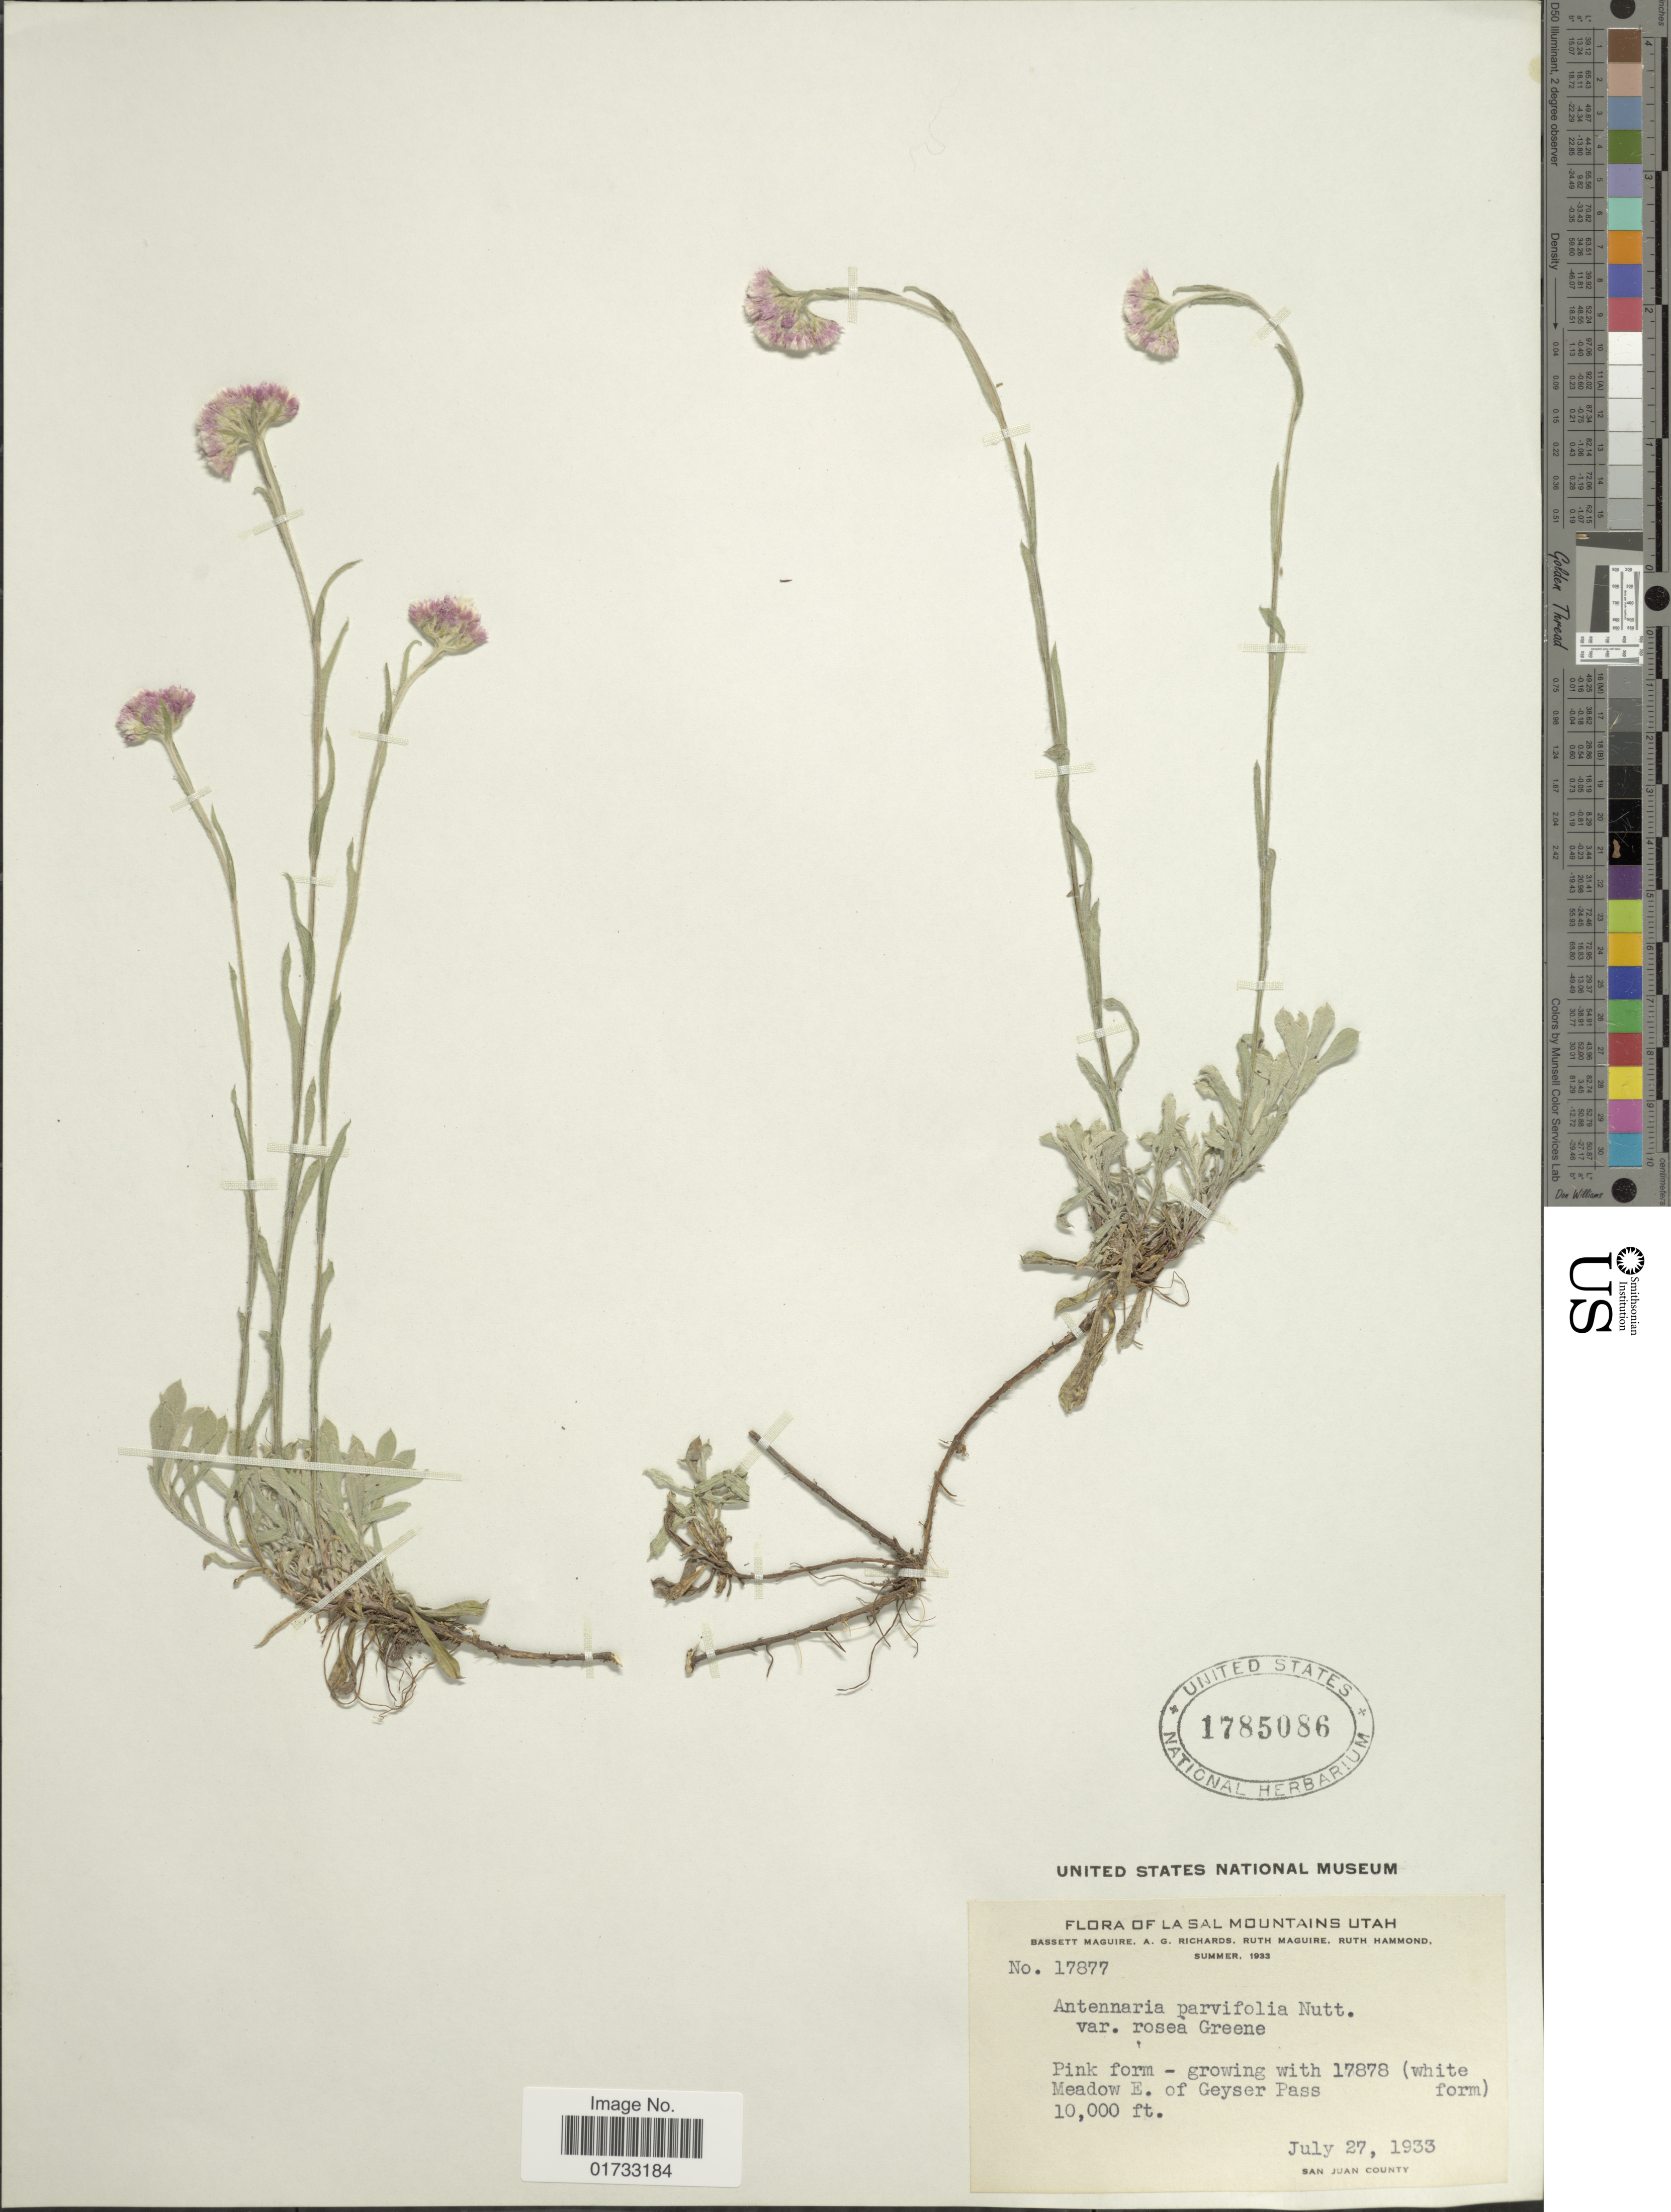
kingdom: Plantae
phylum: Tracheophyta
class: Magnoliopsida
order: Asterales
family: Asteraceae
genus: Antennaria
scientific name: Antennaria rosea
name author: Greene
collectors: B. Maguire, A. Richard, R. R. Maguire & R. Hammond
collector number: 17877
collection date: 1933-07-27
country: United States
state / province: Utah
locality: La Sal Mountains, meadow E. of Geyser Pass, San Juan County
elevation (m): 3048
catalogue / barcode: US 1785086